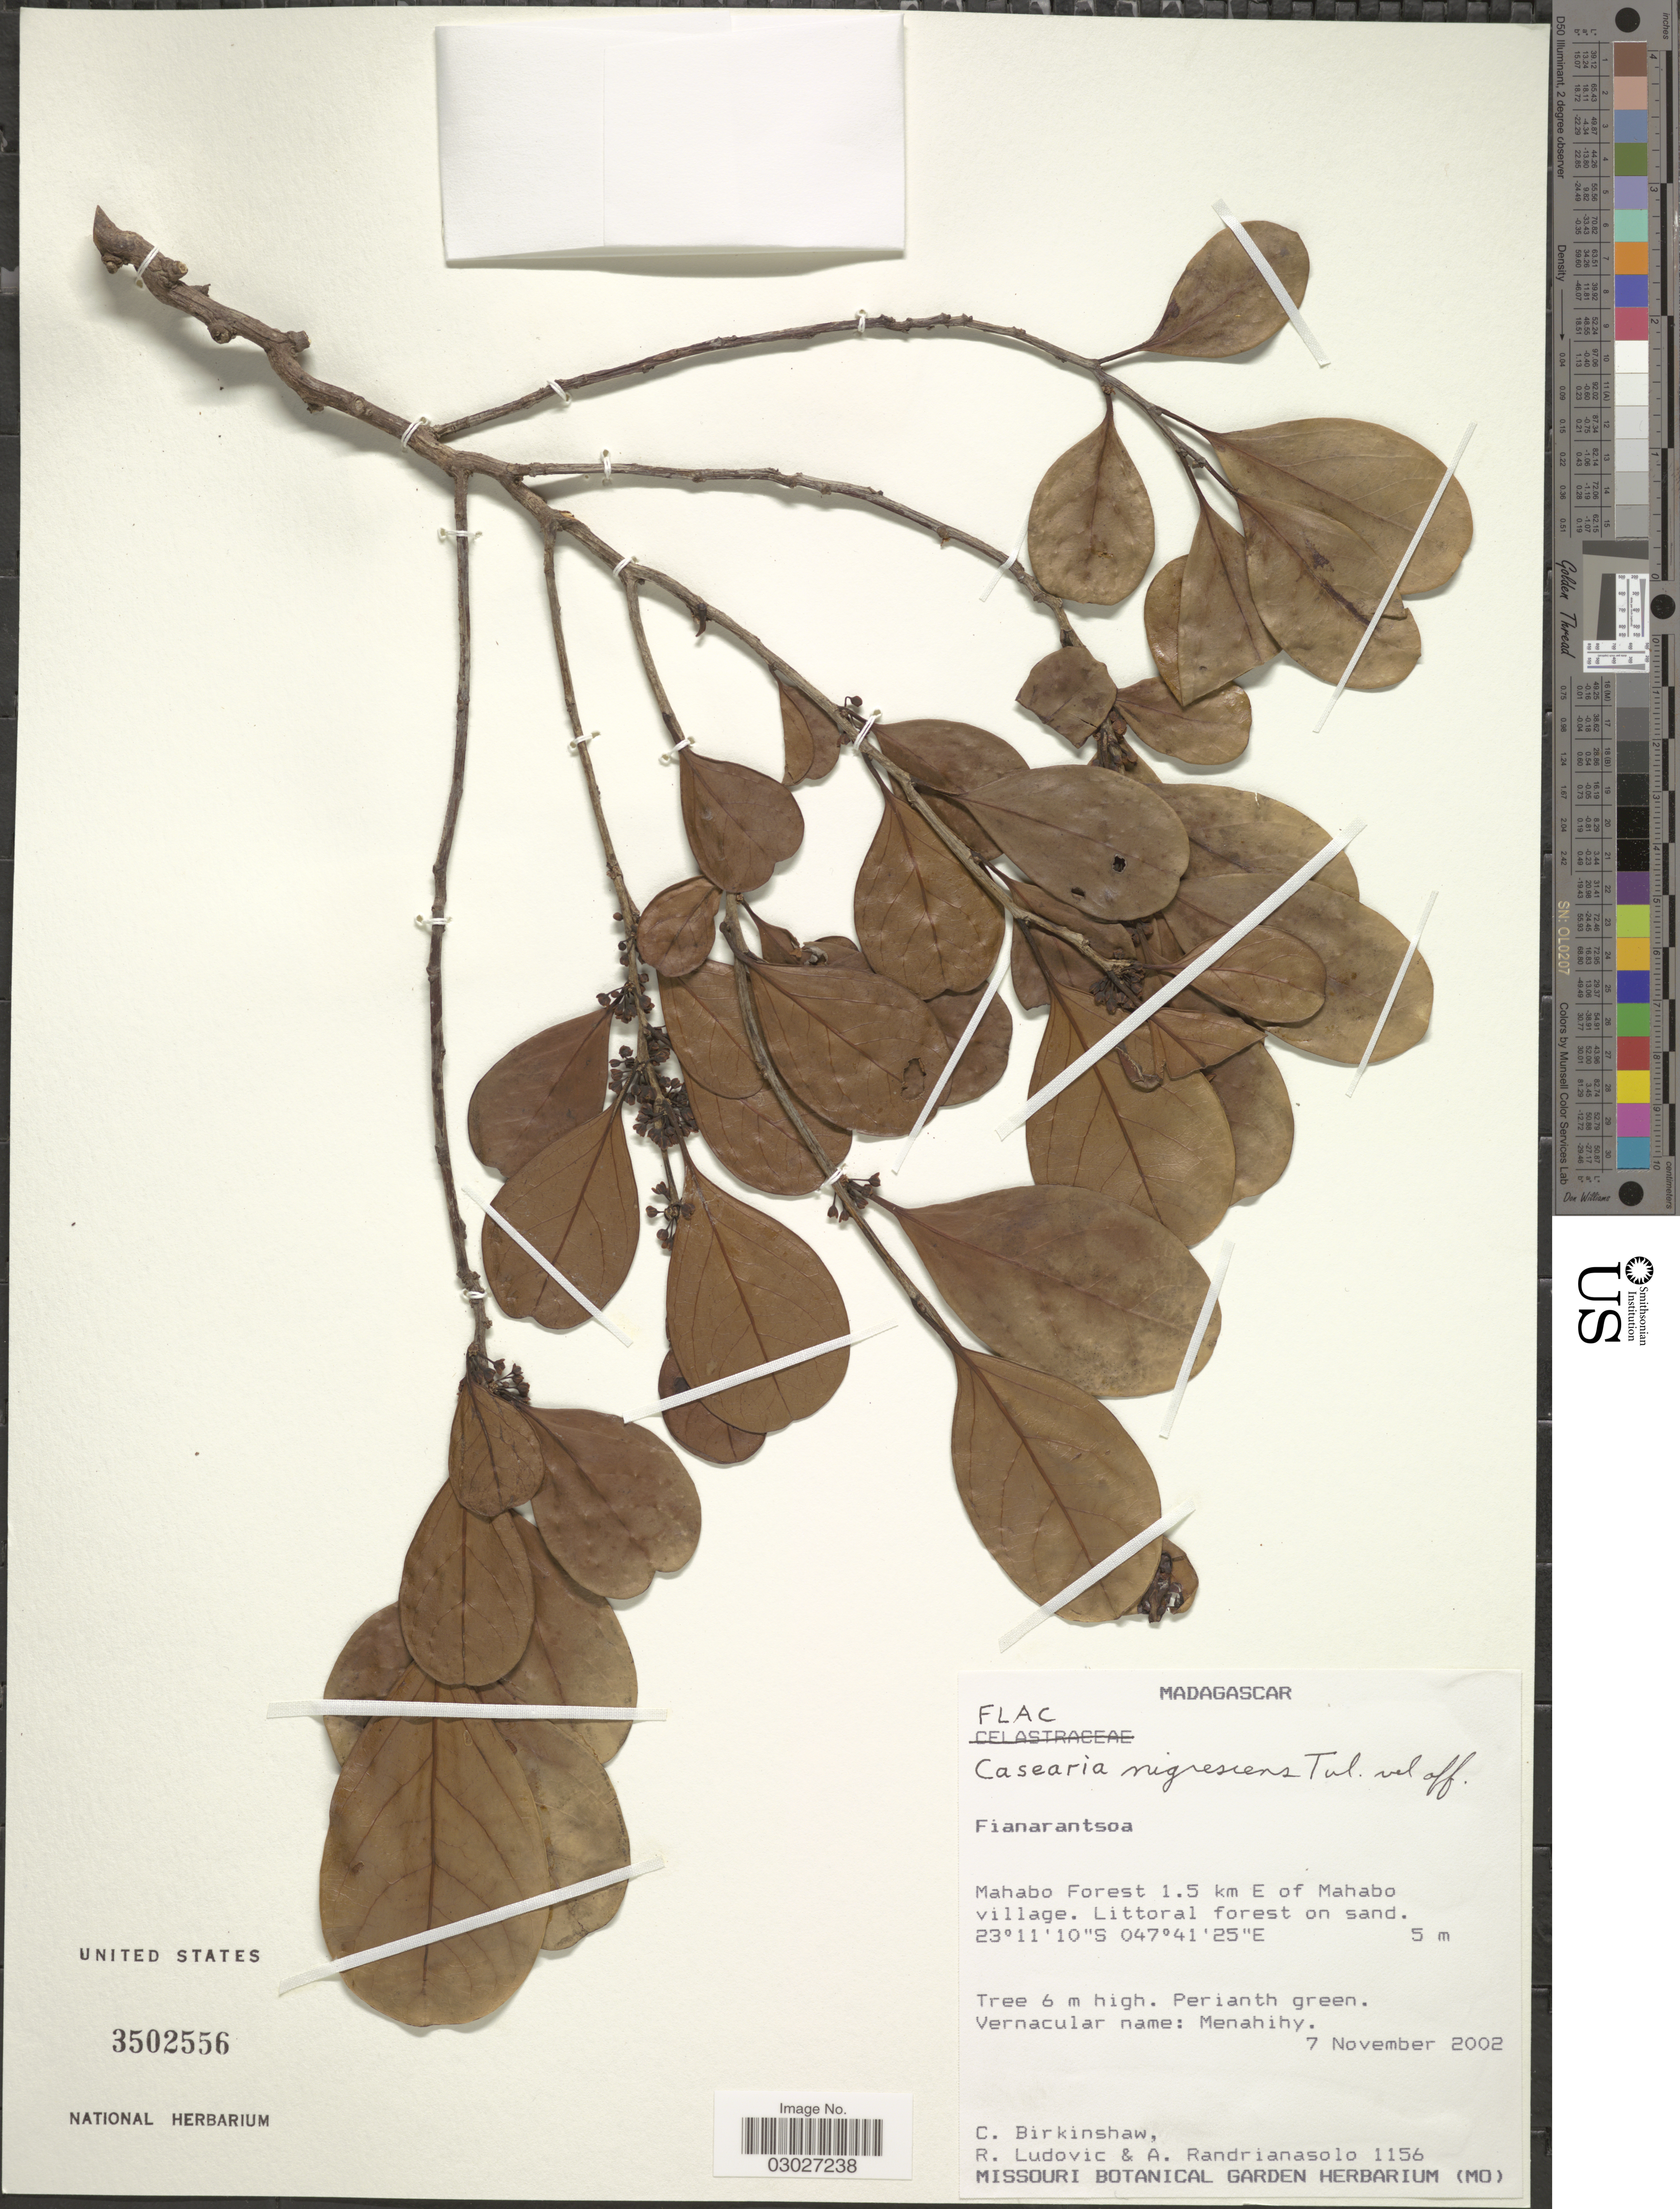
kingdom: Plantae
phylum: Tracheophyta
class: Magnoliopsida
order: Malpighiales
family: Salicaceae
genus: Casearia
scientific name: Casearia nigrescens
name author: Tul.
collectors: C. R. Birkinshaw, R. Ludovic & A. Randrianasolo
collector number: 1156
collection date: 2002-11-07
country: Madagascar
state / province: Atsimo-Atsinanana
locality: Mahabo Forest 1.5 km E of Mahabo village.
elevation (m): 5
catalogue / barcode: US 3502556